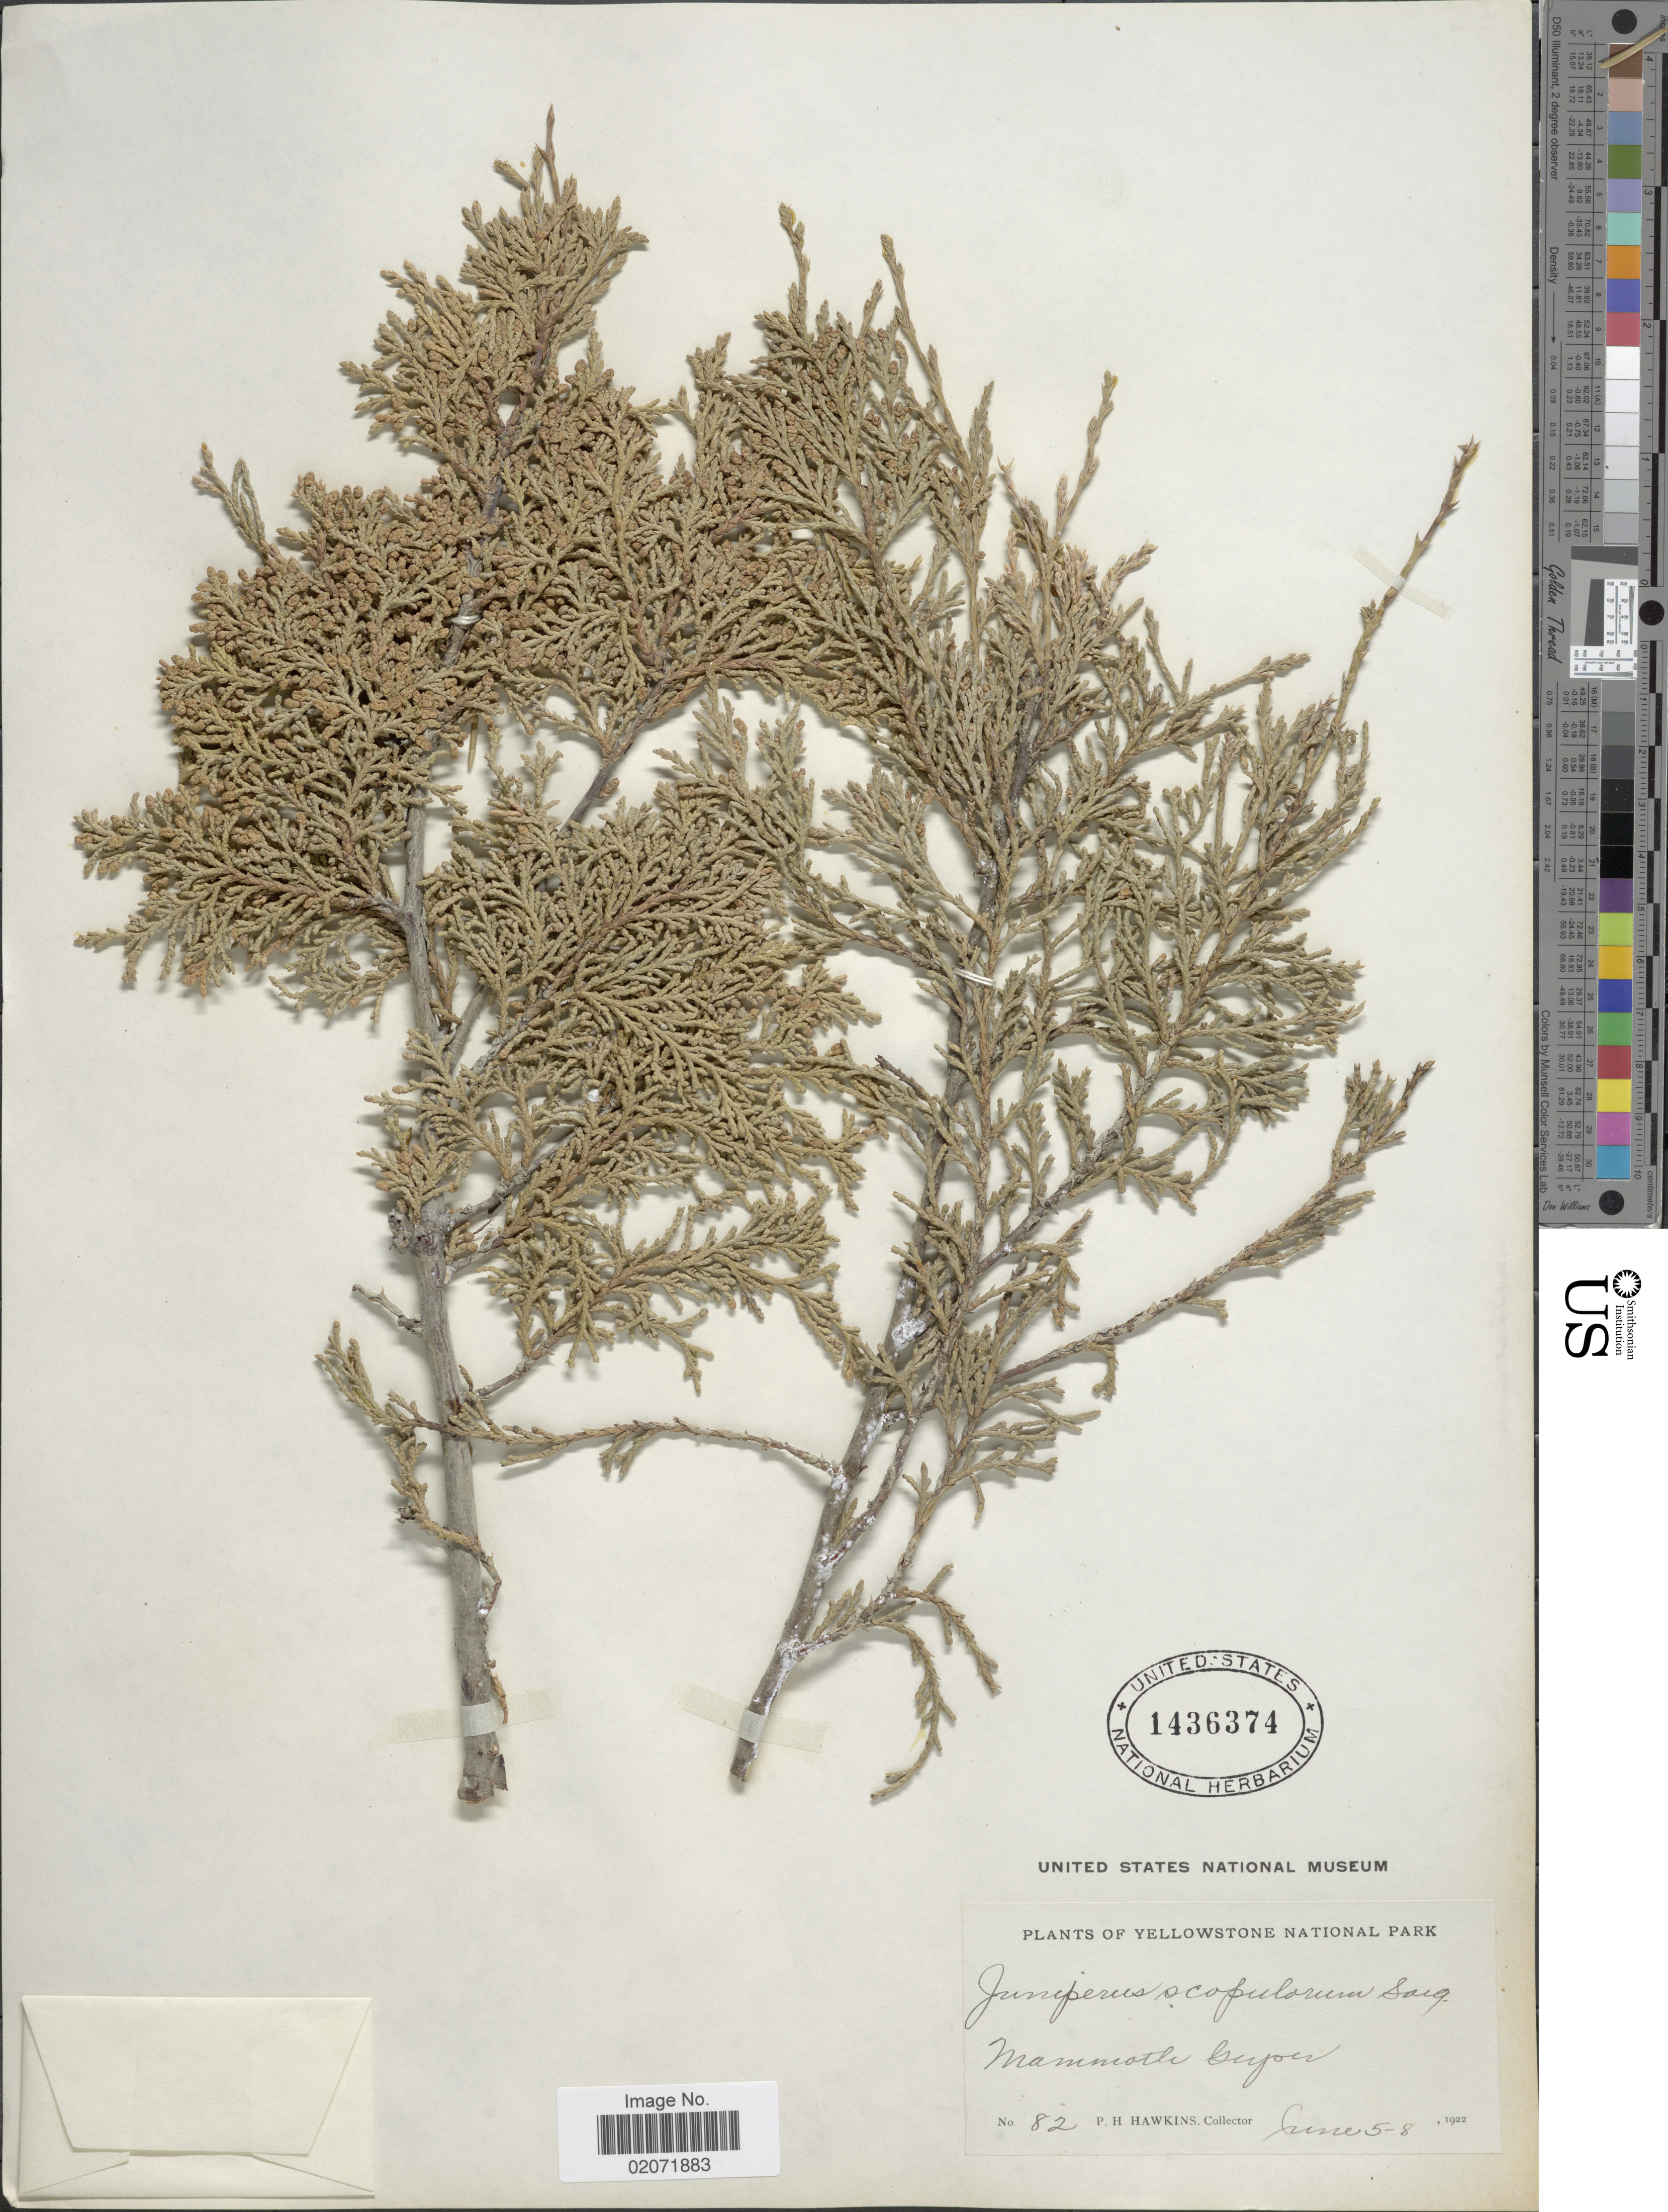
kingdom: Plantae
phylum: Tracheophyta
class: Pinopsida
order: Pinales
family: Cupressaceae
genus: Juniperus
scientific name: Juniperus scopulorum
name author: Sarg.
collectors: P. Hawkins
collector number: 82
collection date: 1922-06-05/1922-06-08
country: United States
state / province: Wyoming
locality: Yellowstone National Park, Mammoth Geyser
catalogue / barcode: US 1436374